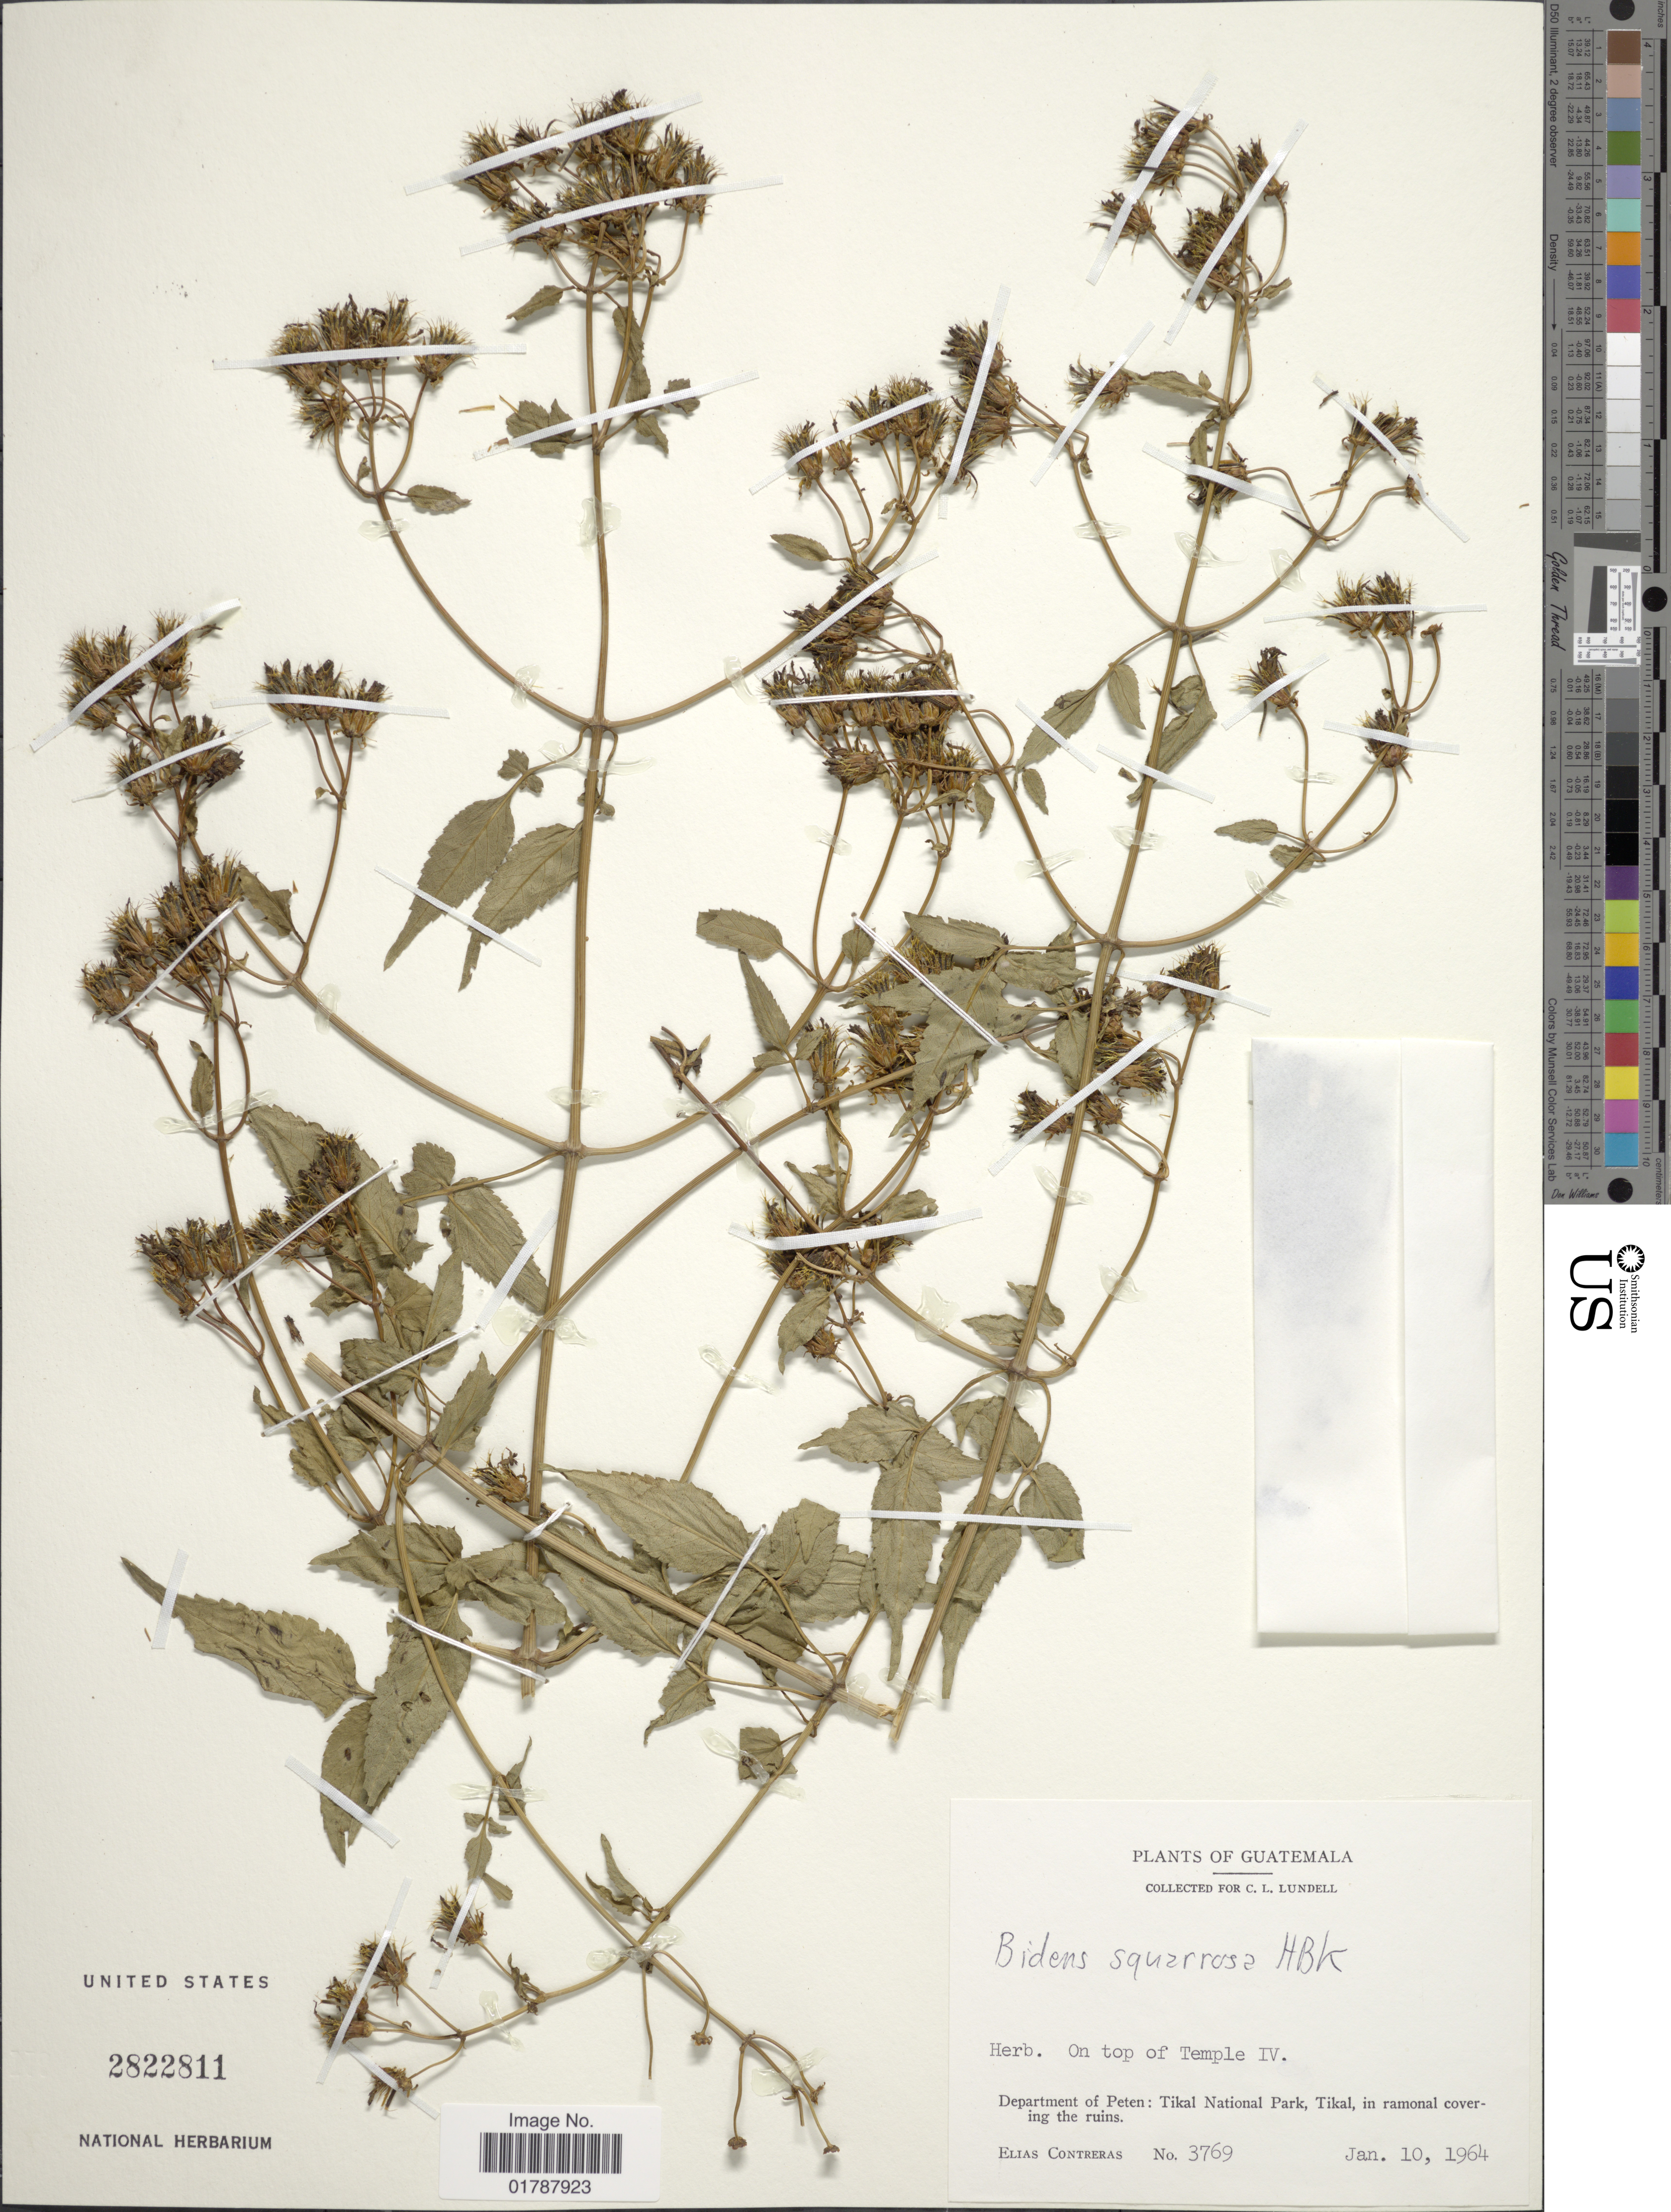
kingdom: Plantae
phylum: Tracheophyta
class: Magnoliopsida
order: Asterales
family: Asteraceae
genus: Bidens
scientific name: Bidens squarrosa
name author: Kunth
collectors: E. Contreras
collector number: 3769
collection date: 1964-11-10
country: Guatemala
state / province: El Petén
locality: Department of El Peten: Tikal National Park, in ramonal covering the ruins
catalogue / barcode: US 2822811